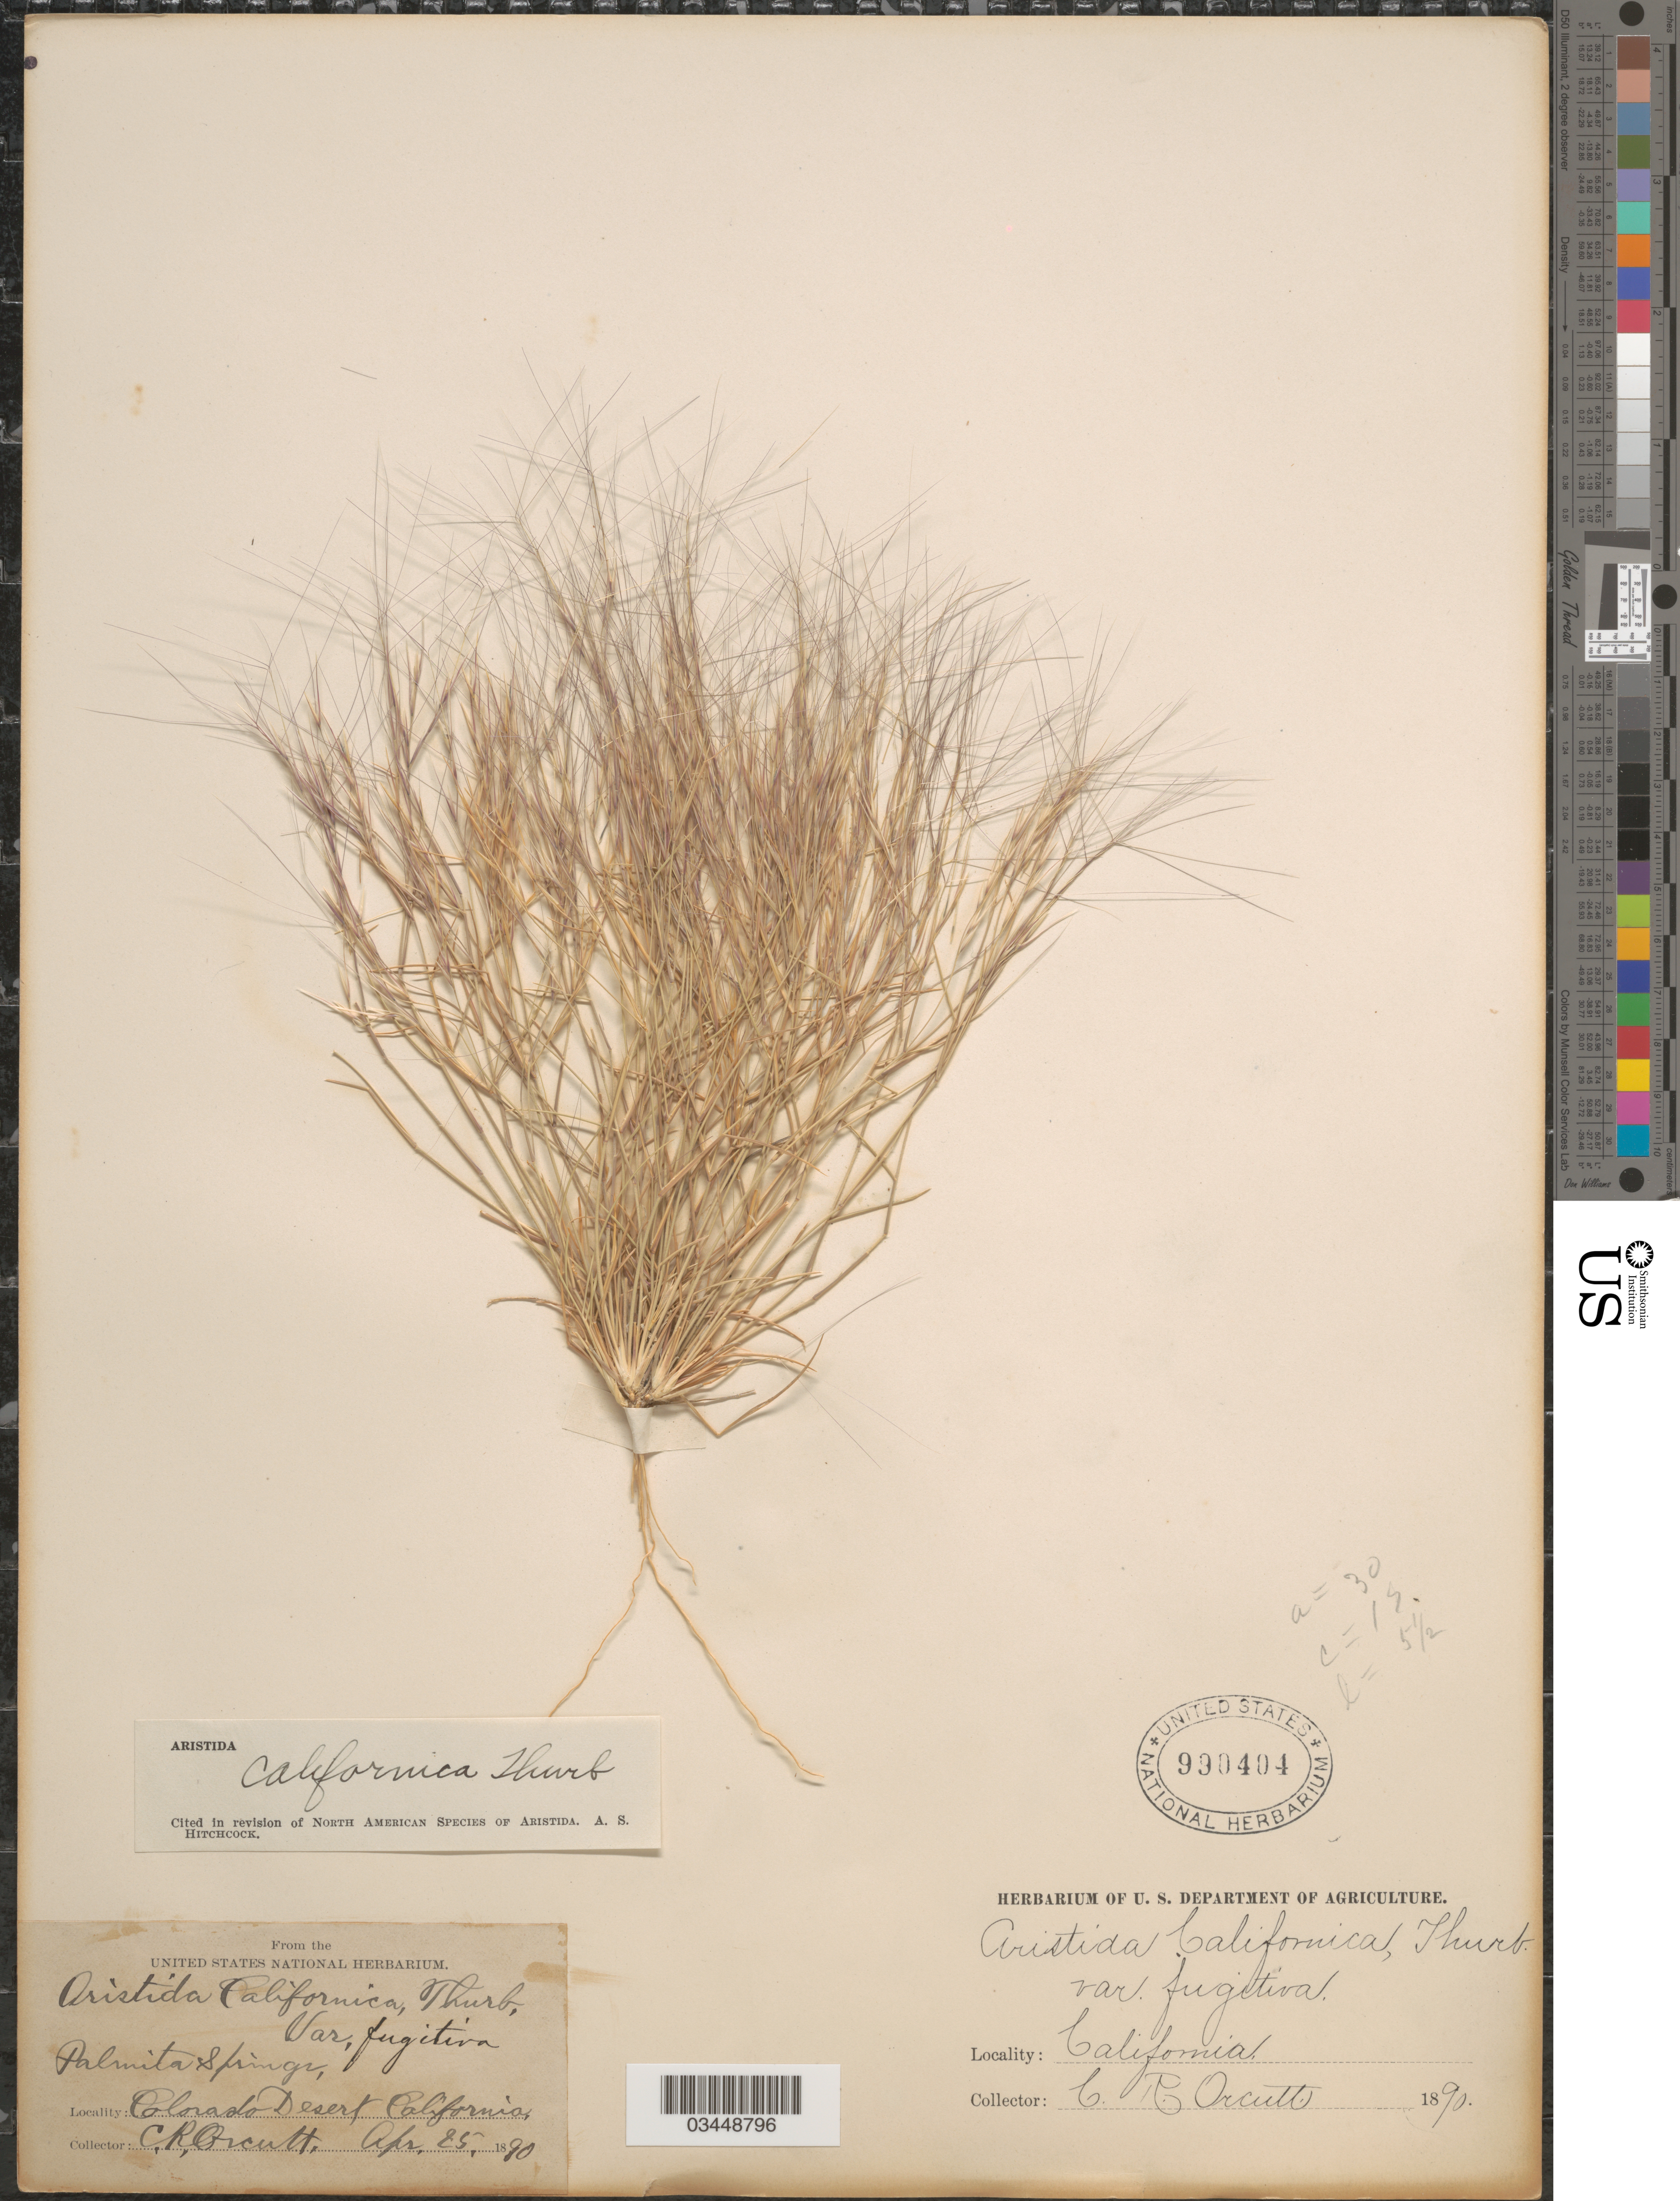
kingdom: Plantae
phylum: Tracheophyta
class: Liliopsida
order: Poales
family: Poaceae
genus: Aristida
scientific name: Aristida californica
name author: Thurb.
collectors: C. R. Orcutt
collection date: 1890-04-25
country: United States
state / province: California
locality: Palmita Springs. Colorado Desert.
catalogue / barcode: US 990404